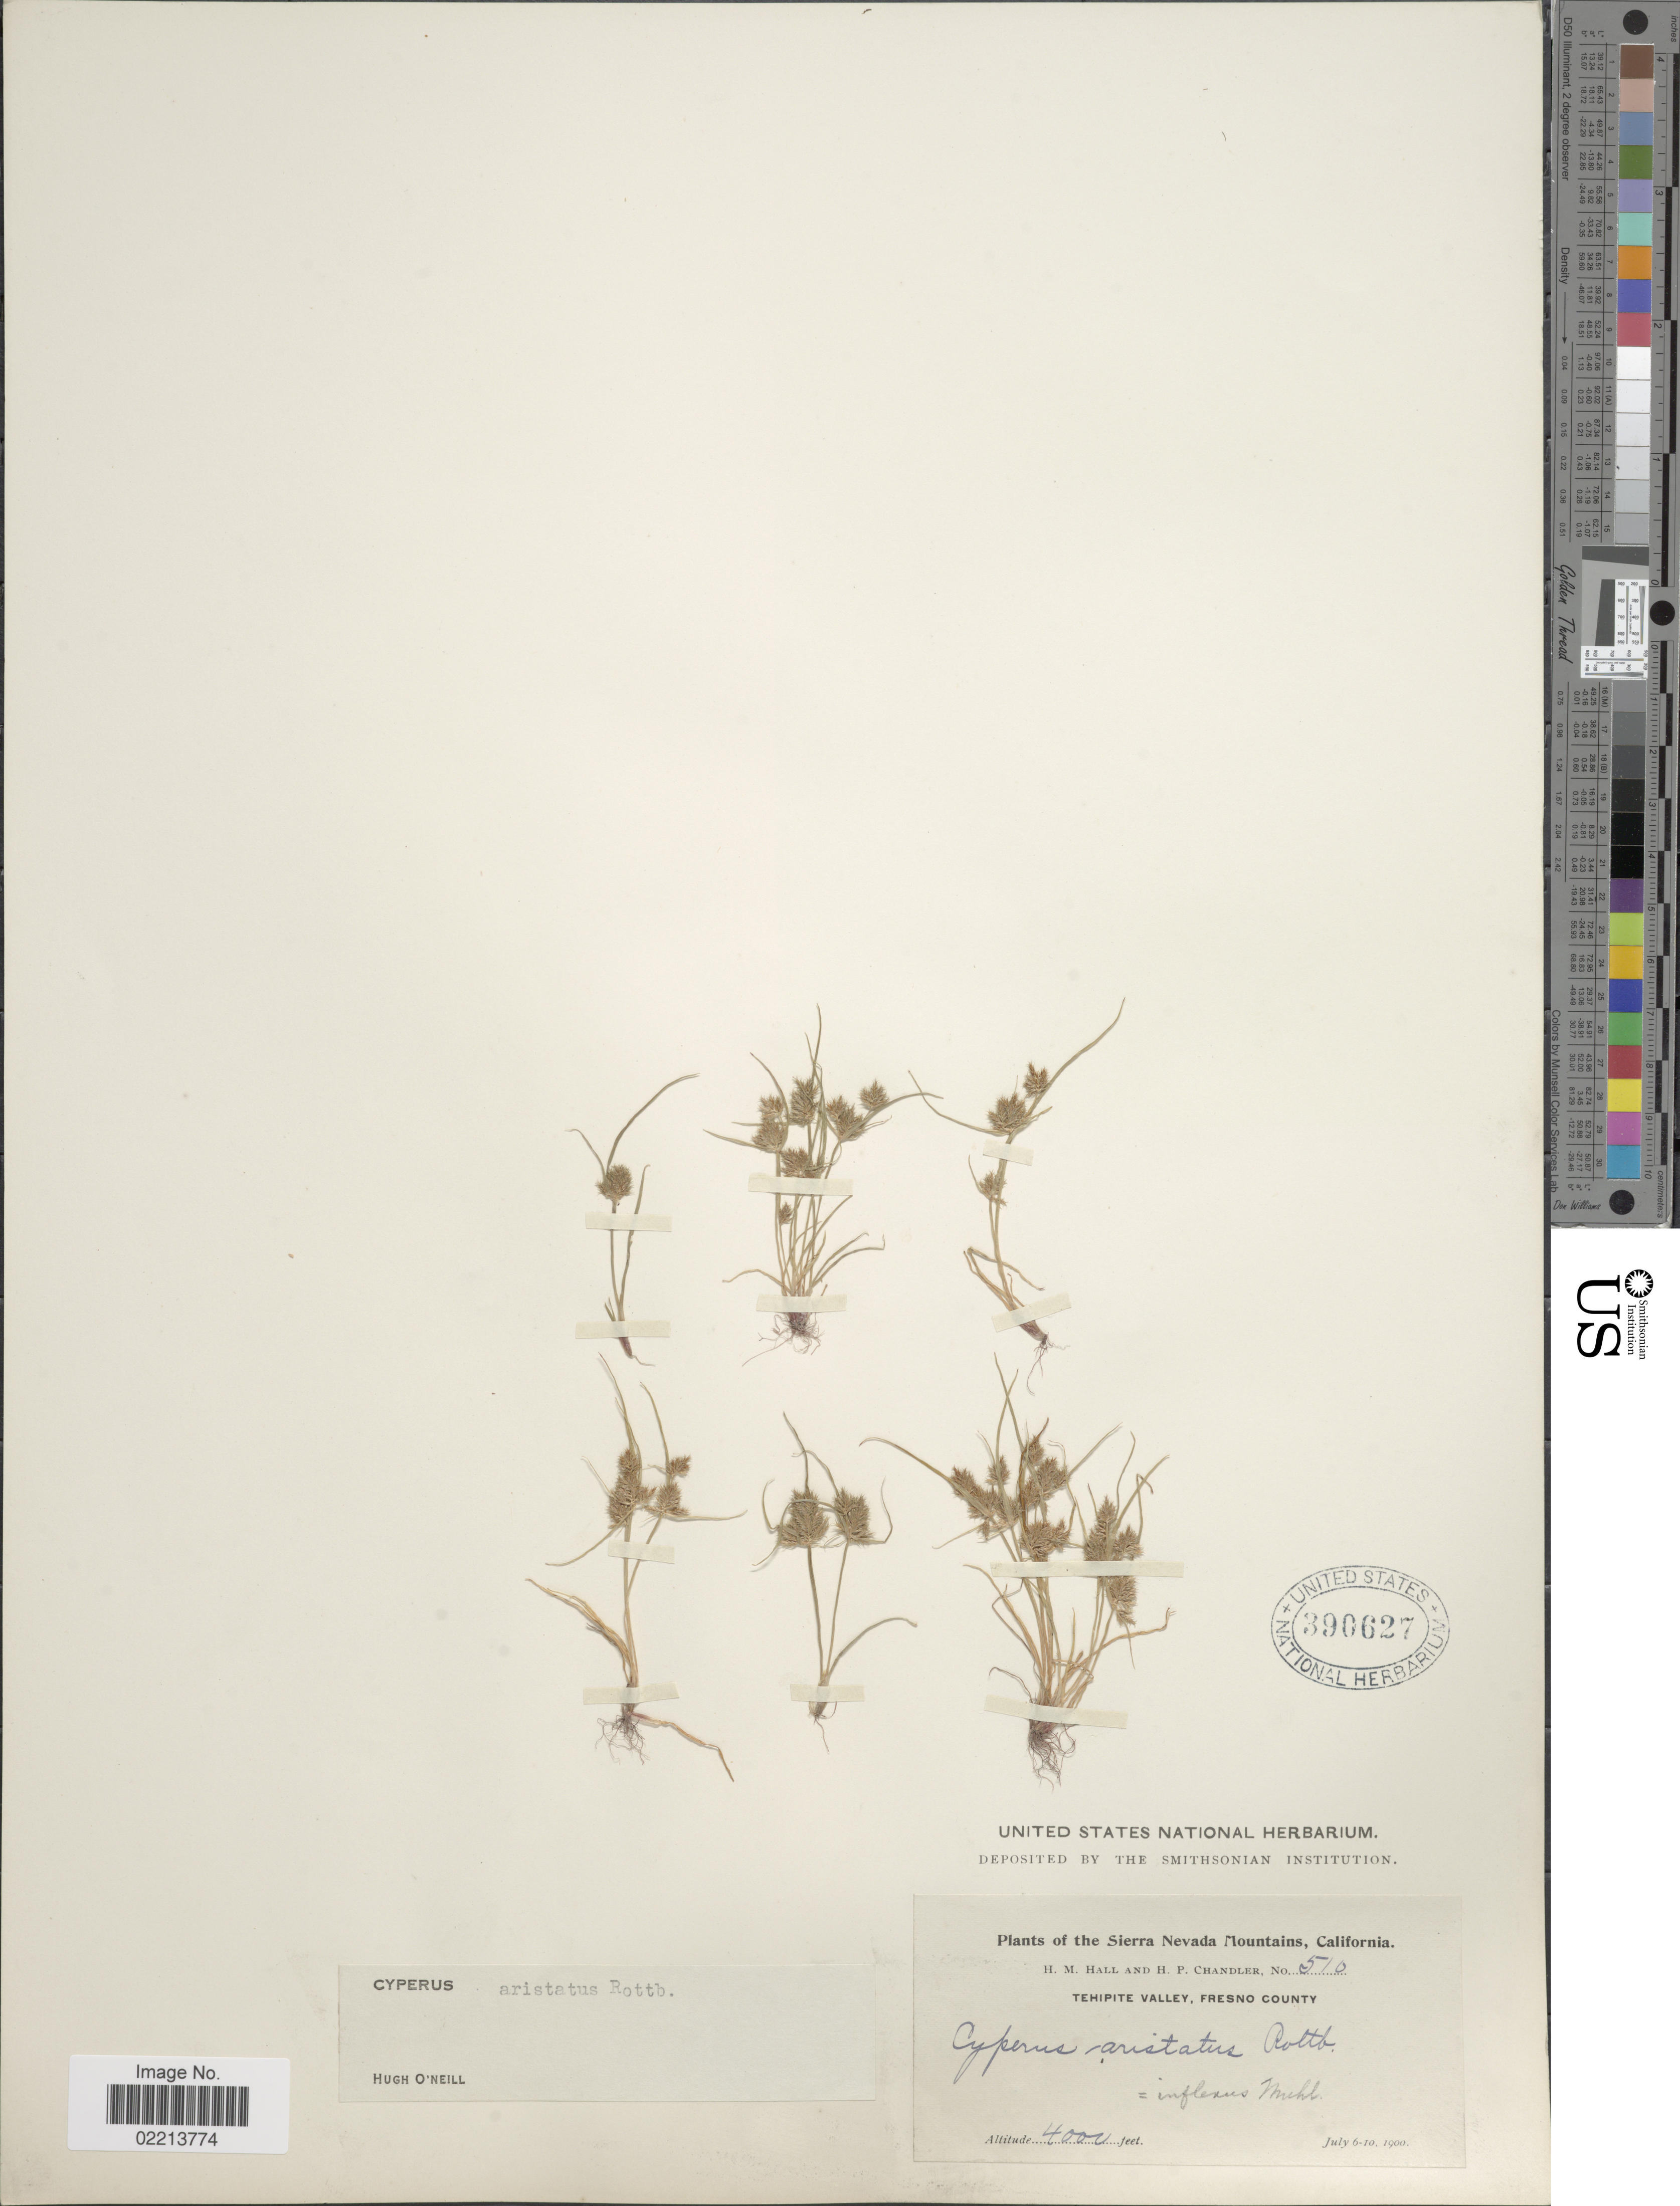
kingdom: Plantae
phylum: Tracheophyta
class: Liliopsida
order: Poales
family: Cyperaceae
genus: Cyperus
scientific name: Cyperus squarrosus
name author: L.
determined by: Strong, Mark T., (BOT), Smithsonian Institution - National Museum of Natural History (UNITED STATES)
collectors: H. M. Hall & H. Chandler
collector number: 510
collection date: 1900-07-06/1900-07-10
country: United States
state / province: California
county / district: Fresno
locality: Sierra Nevada, Tehipite Valley, Fresno County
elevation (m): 1219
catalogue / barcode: US 390627